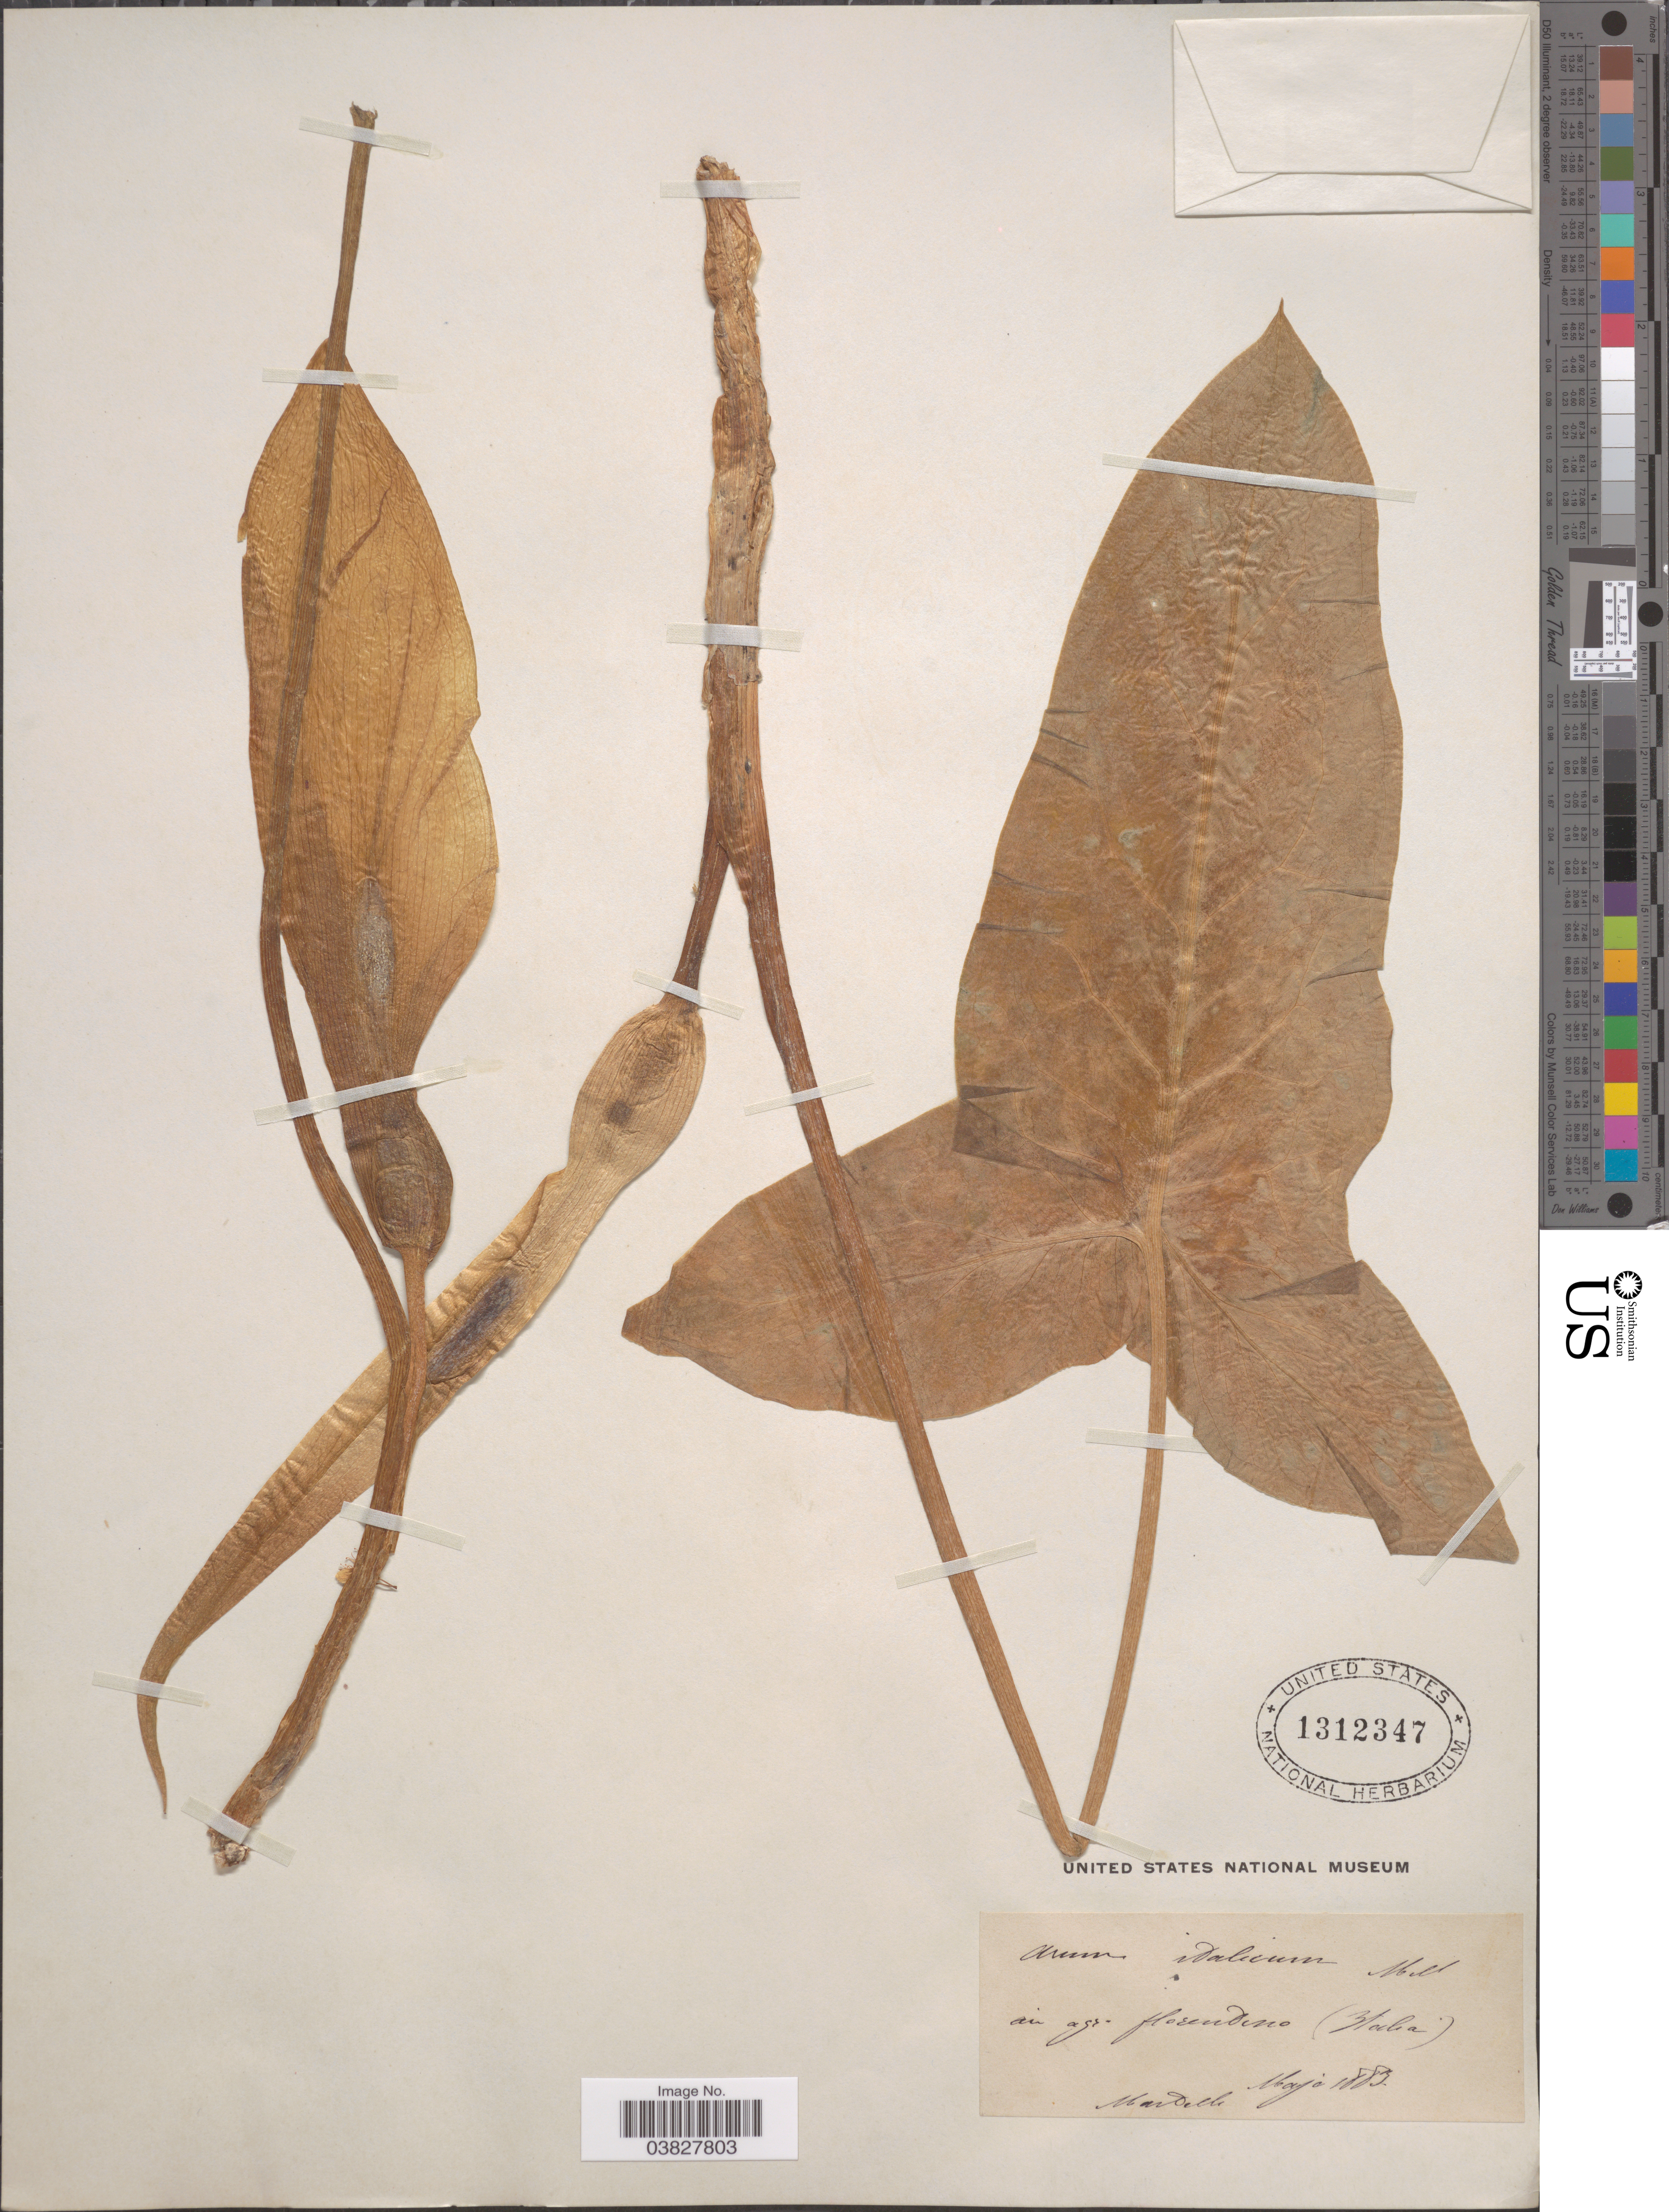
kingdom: Plantae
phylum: Tracheophyta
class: Liliopsida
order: Alismatales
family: Araceae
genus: Arum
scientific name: Arum italicum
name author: Mill.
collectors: -. Mardell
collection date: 1883-05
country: Italy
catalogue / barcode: US 1312347